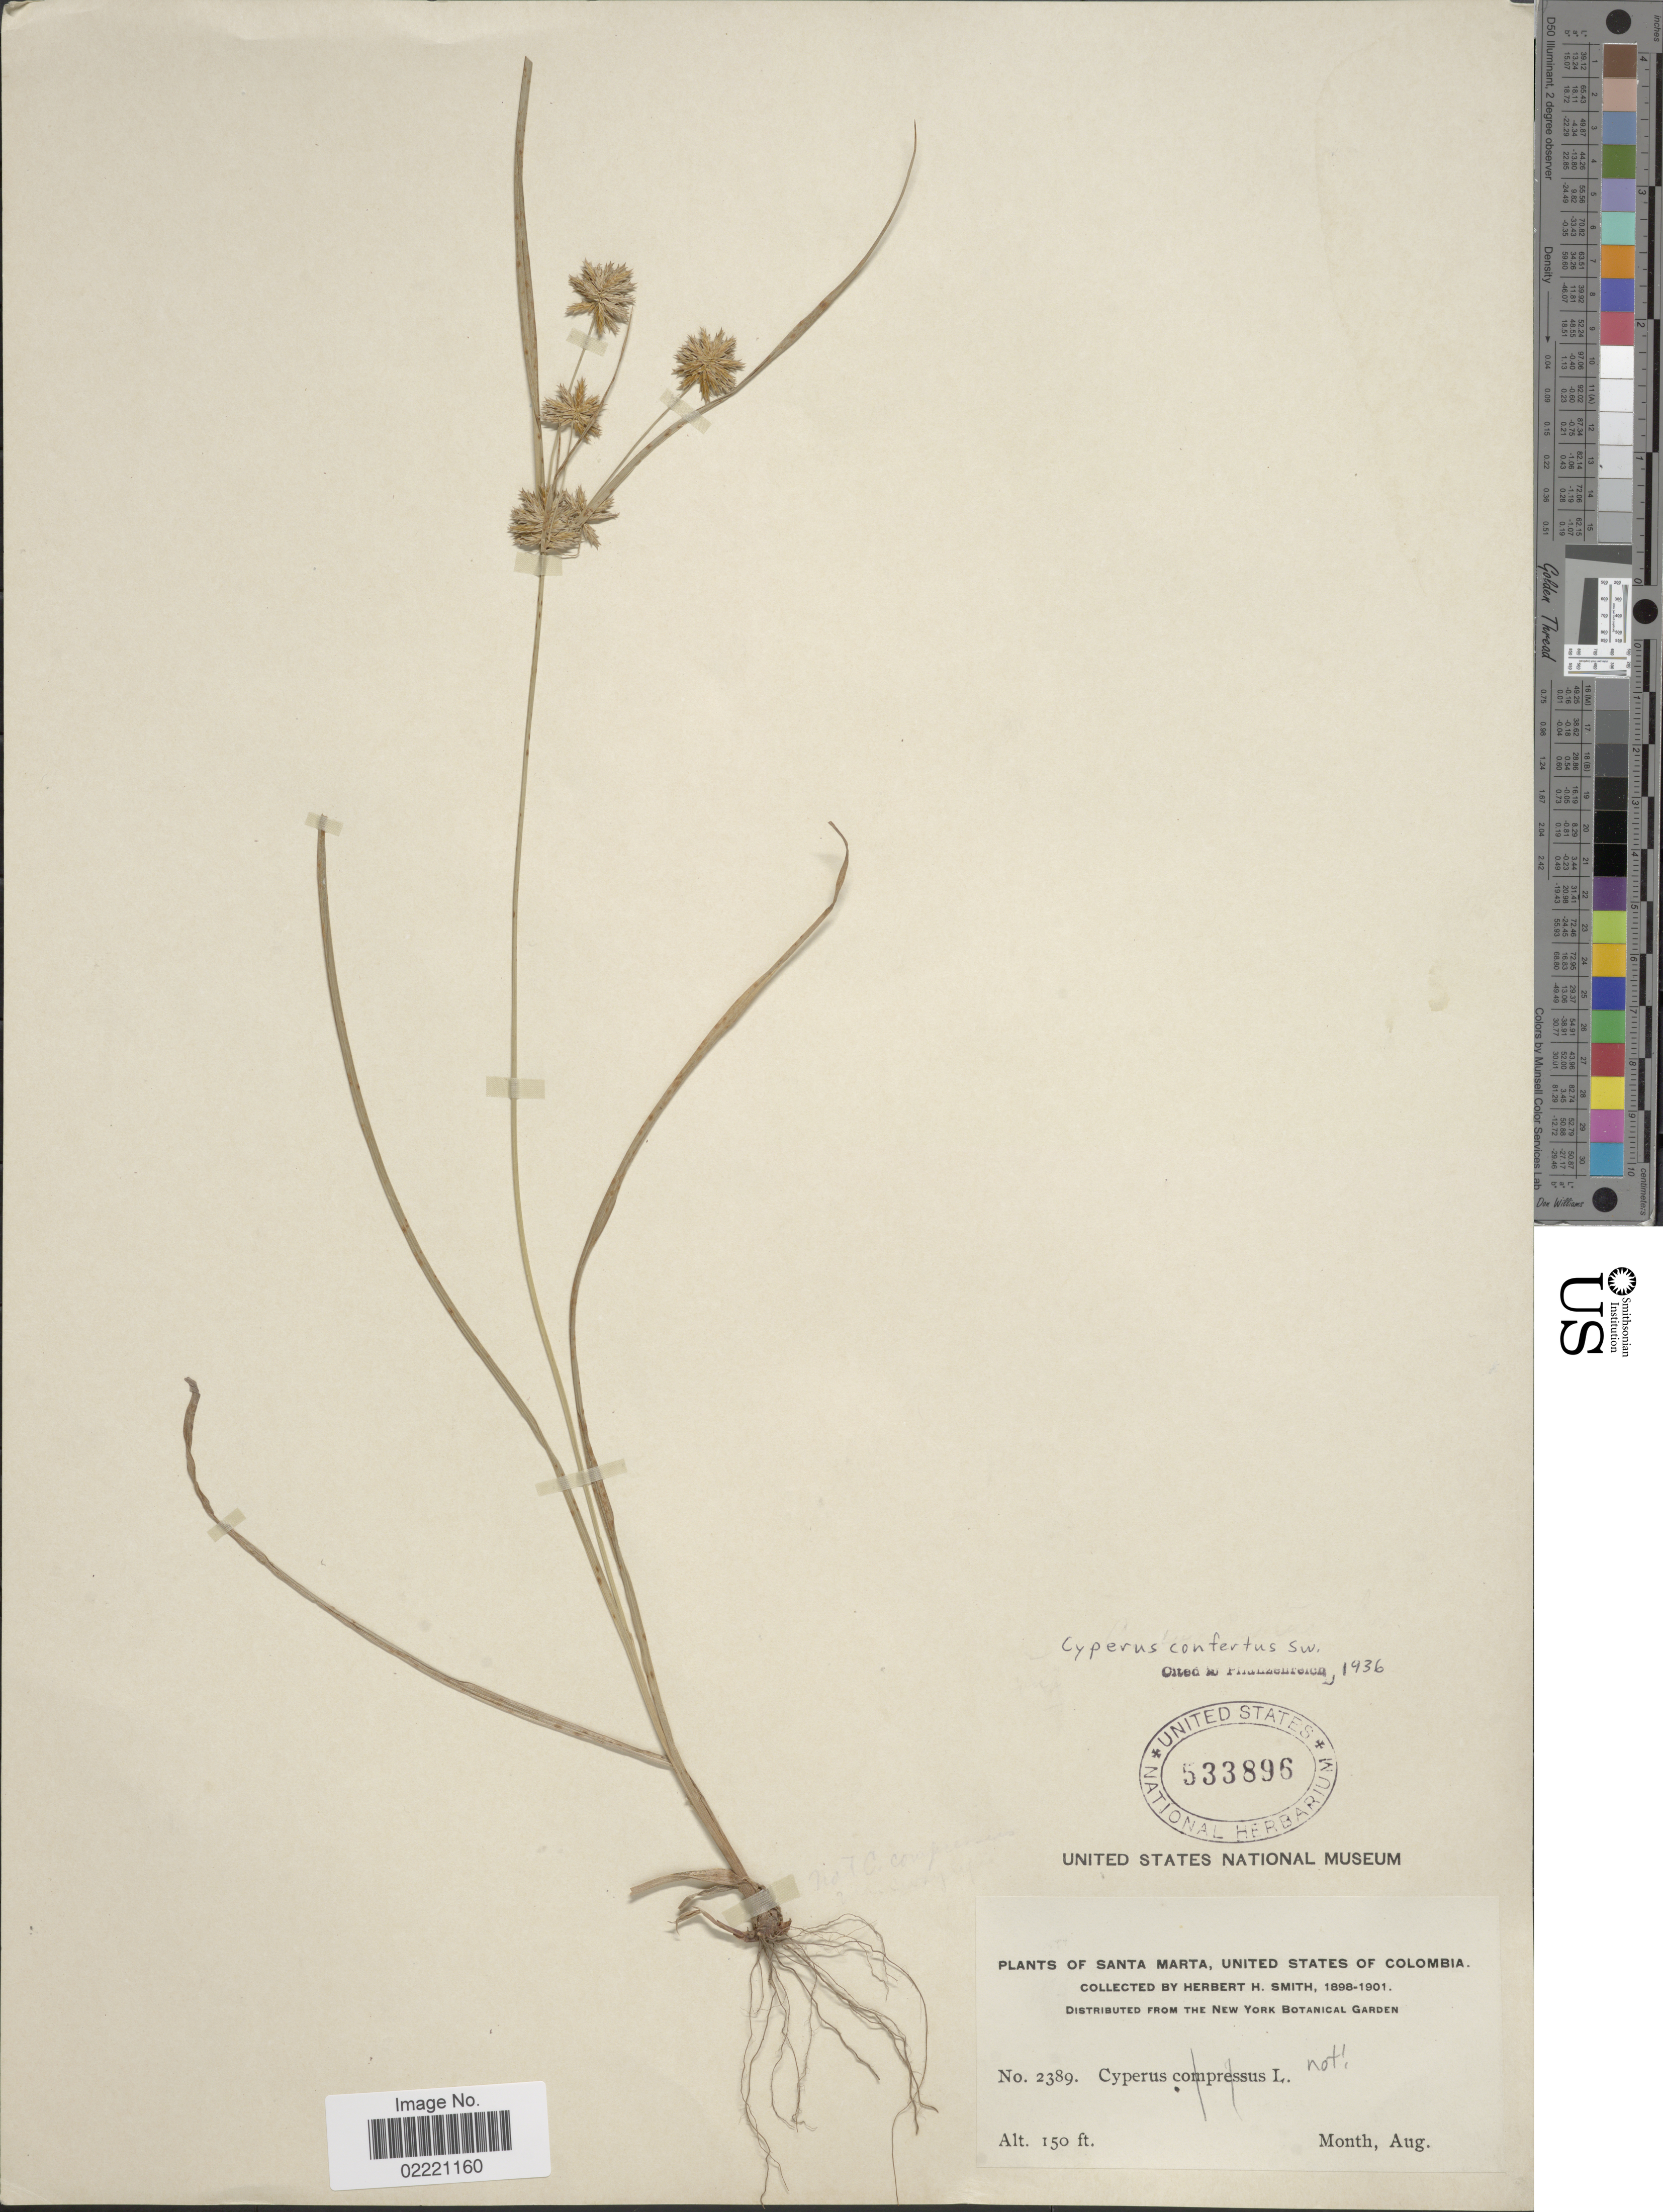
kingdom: Plantae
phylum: Tracheophyta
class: Liliopsida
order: Poales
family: Cyperaceae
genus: Cyperus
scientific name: Cyperus confertus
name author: Sw.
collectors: Herbert H. Smith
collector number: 2389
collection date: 1898-08/1901-08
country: Colombia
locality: Santa Marta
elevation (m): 46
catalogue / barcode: US 533896